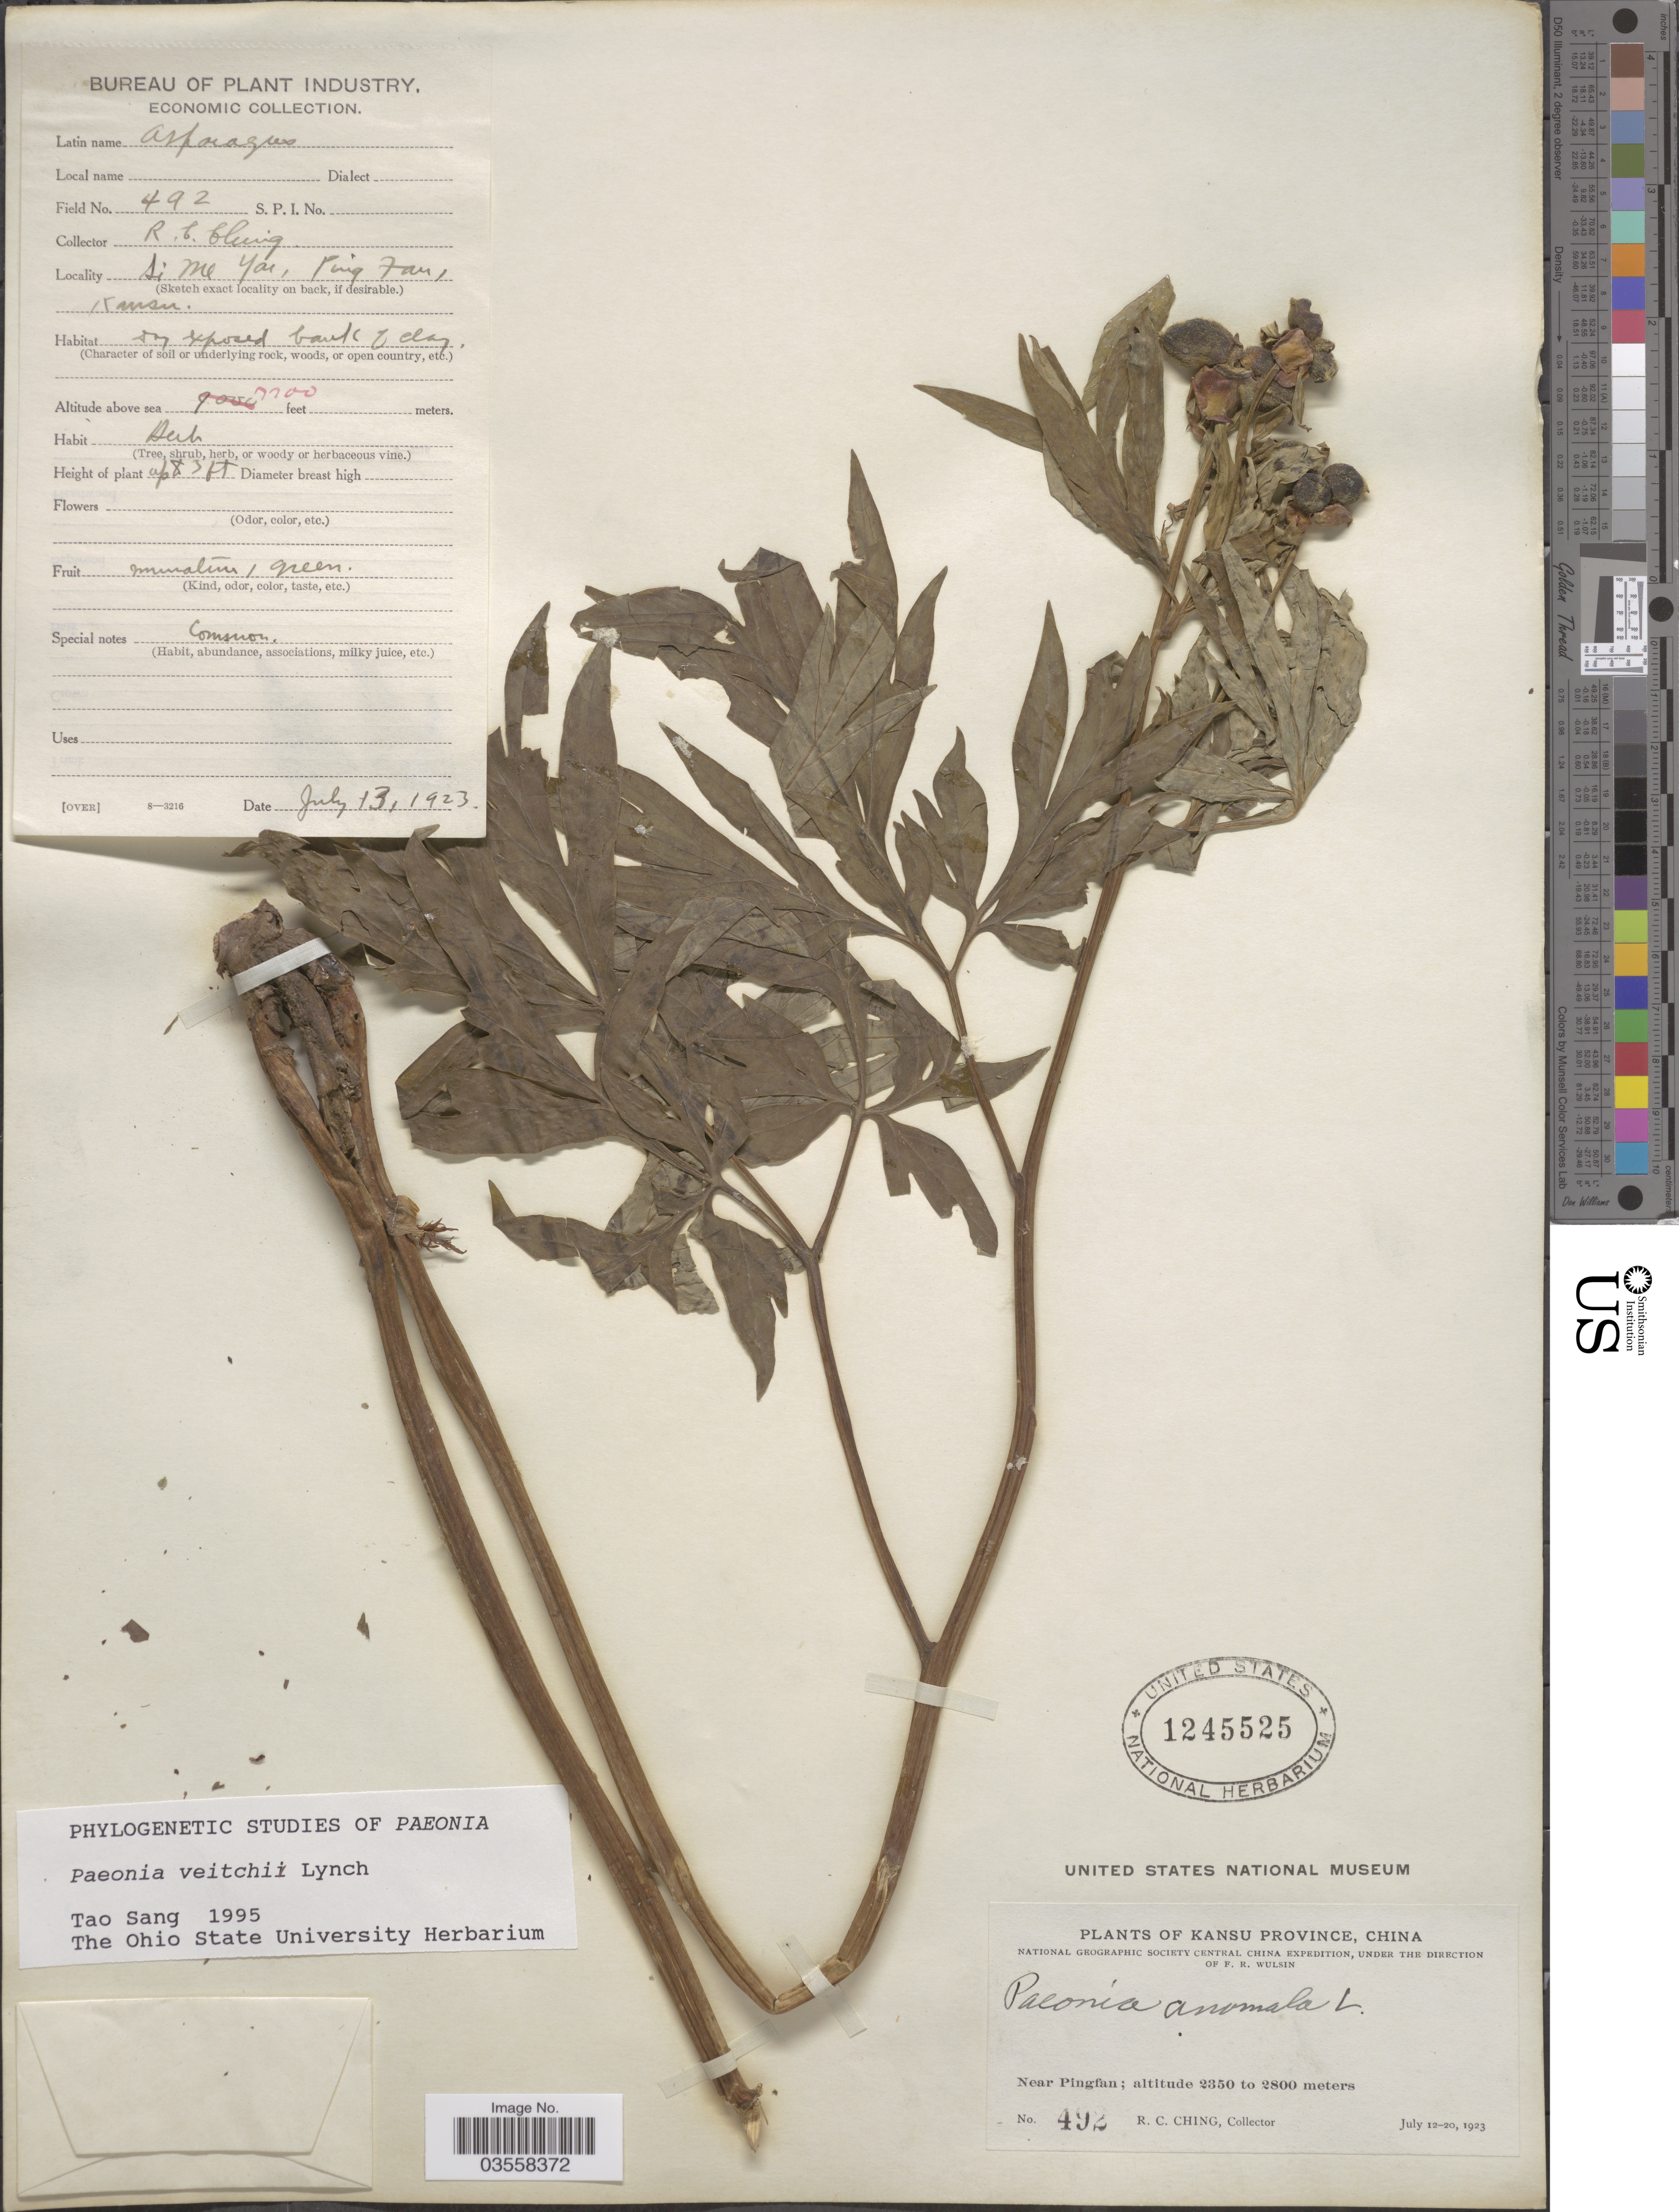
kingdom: Plantae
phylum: Tracheophyta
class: Magnoliopsida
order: Saxifragales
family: Paeoniaceae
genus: Paeonia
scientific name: Paeonia anomala subsp. veitchii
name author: (Lynch) D.Y. Hong & K.Y. Pan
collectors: R. C. Ching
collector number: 492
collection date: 1923-07-13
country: China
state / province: Gansu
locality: Kansu Province. Near Pingfan. Si Me Yar [interpreted], Ping Fan.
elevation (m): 2347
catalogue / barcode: US 1245525